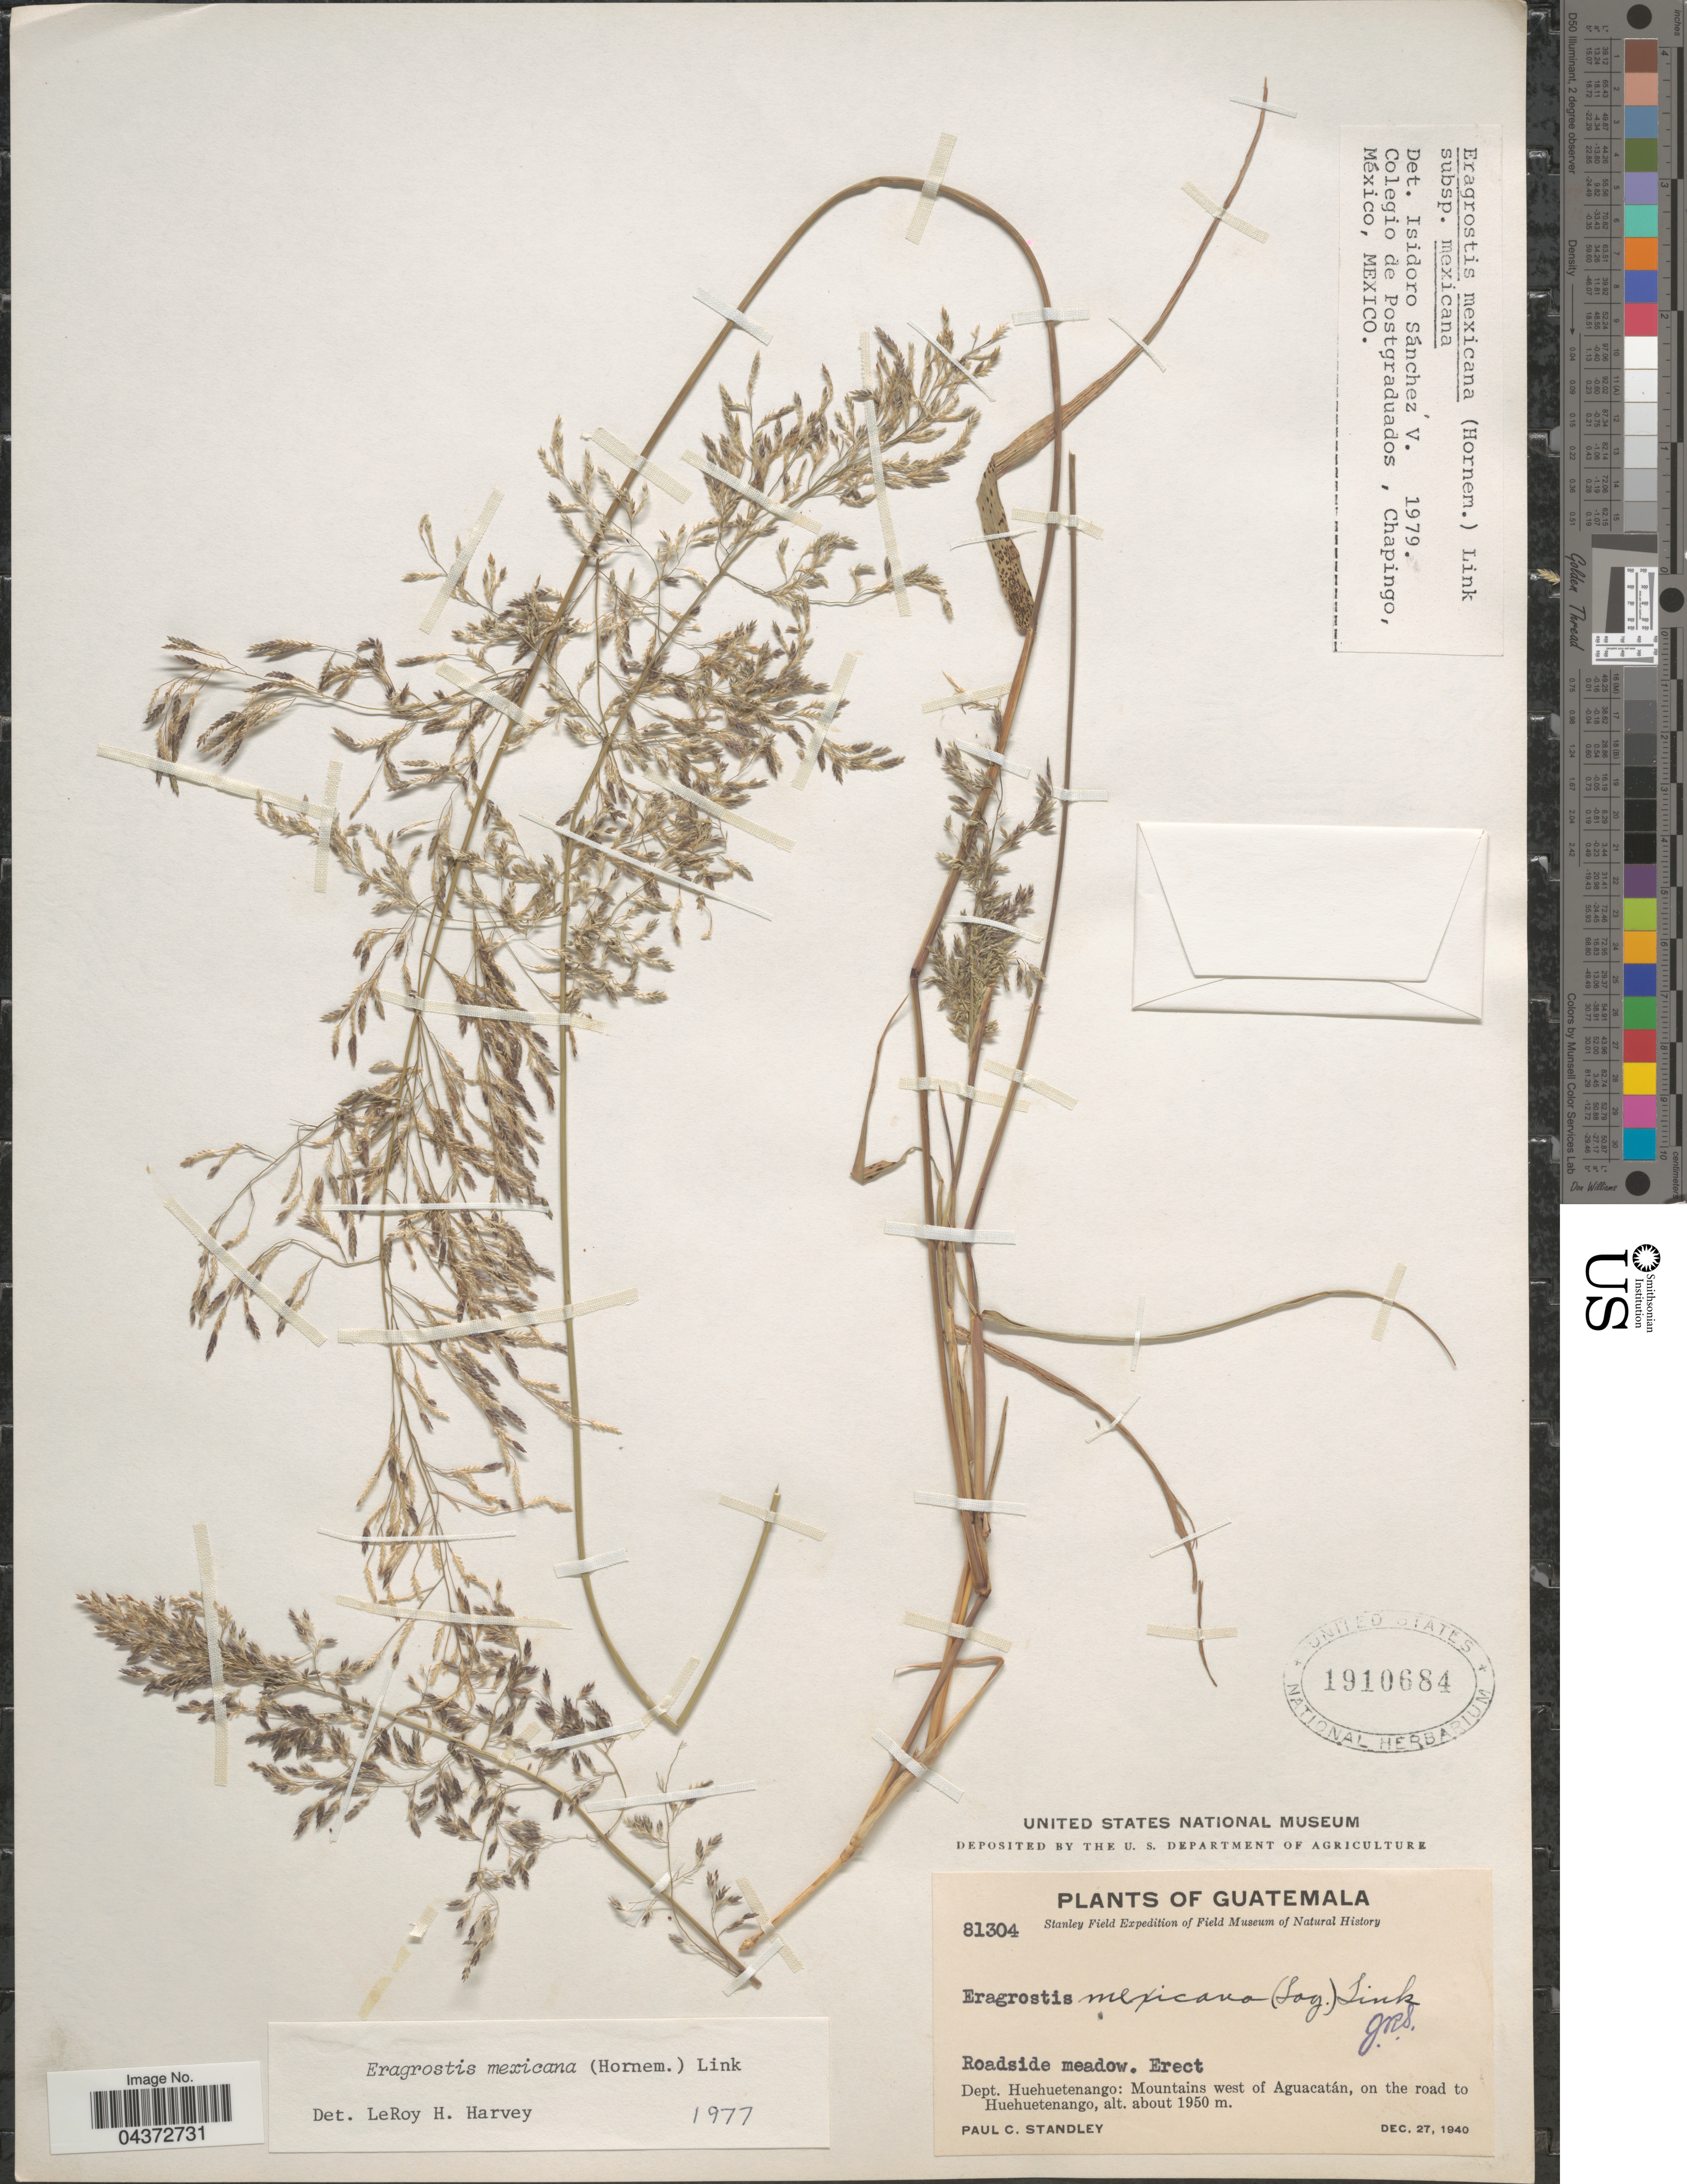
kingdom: Plantae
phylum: Tracheophyta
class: Liliopsida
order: Poales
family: Poaceae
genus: Eragrostis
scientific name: Eragrostis mexicana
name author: (Hornem.) Link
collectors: P. C. Standley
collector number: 81304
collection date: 1940-12-27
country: Guatemala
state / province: Huehuetenango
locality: Stanley Field Expedition. Dept. Huehuetenango: Mountains west of Aguacatán, on the road to Huehuetenango.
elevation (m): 1950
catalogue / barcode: US 1910684